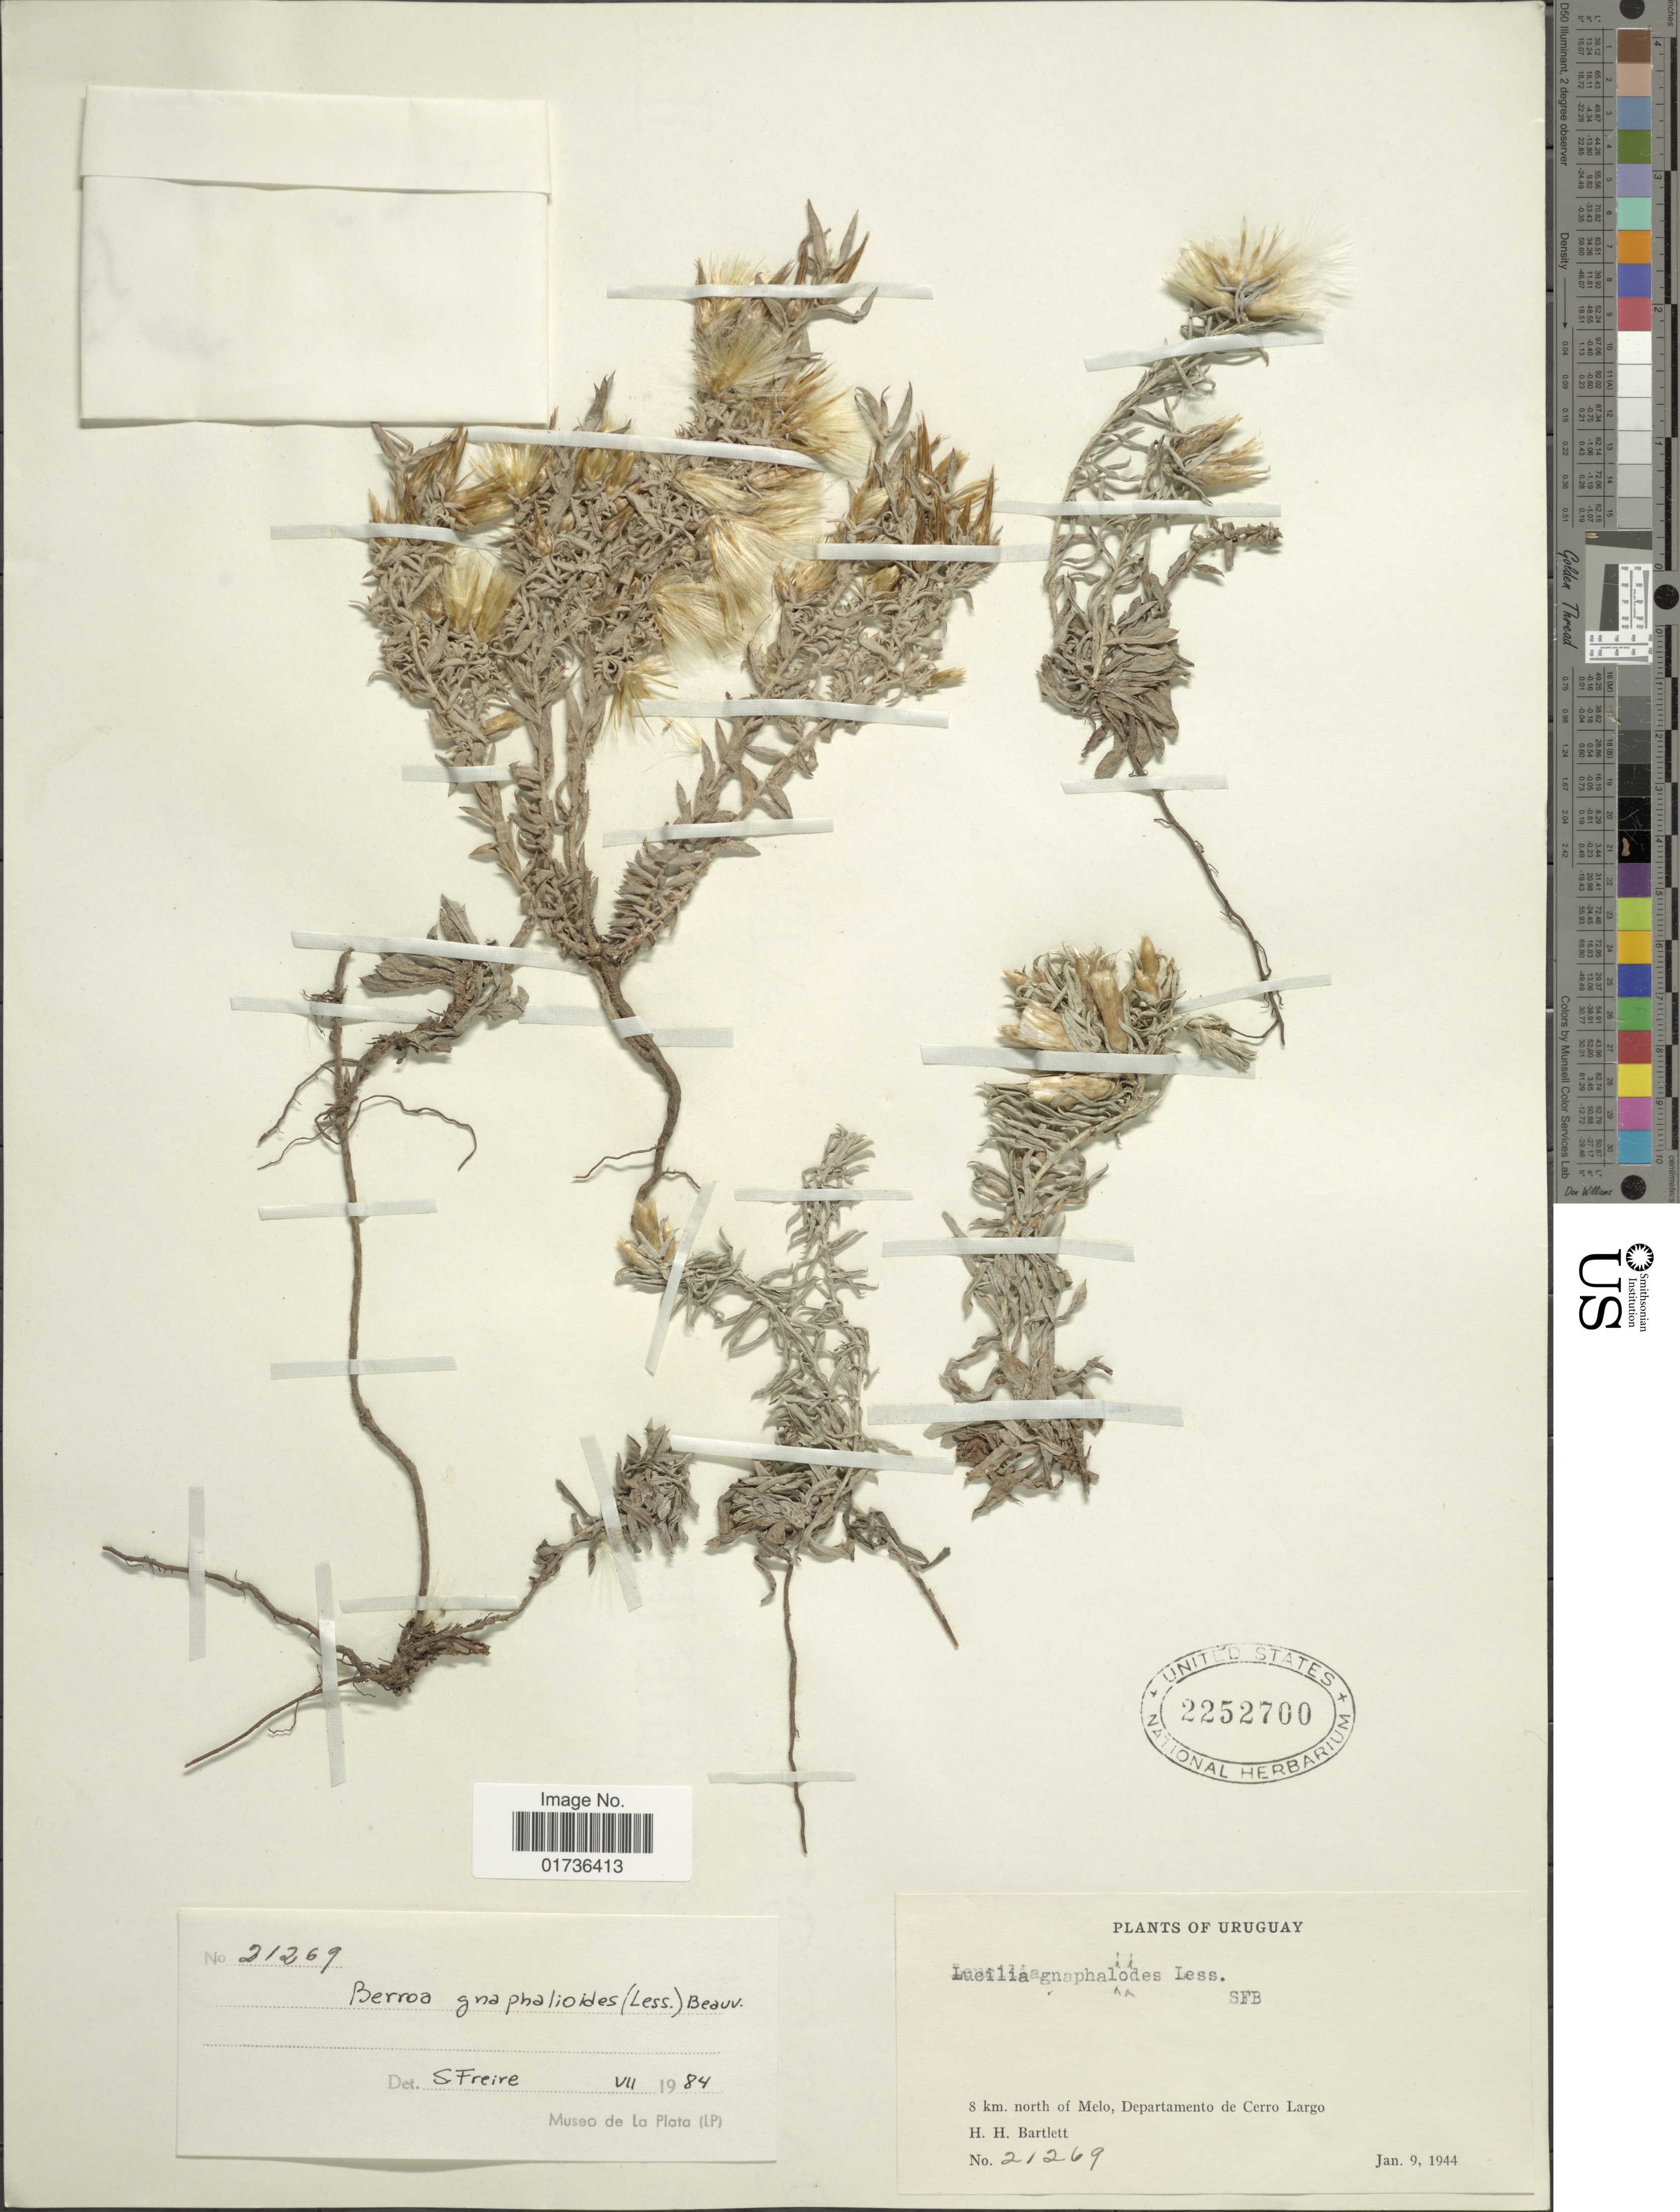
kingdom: Plantae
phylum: Tracheophyta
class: Magnoliopsida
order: Asterales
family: Asteraceae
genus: Berroa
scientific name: Berroa gnaphalioides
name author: (Less.) Beauverd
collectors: H. H. Bartlett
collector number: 21269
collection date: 1944-01-09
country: Uruguay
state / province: Cerro Largo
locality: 8 km. north of Melo, Departamento de Cerro Largo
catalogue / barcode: US 2252700